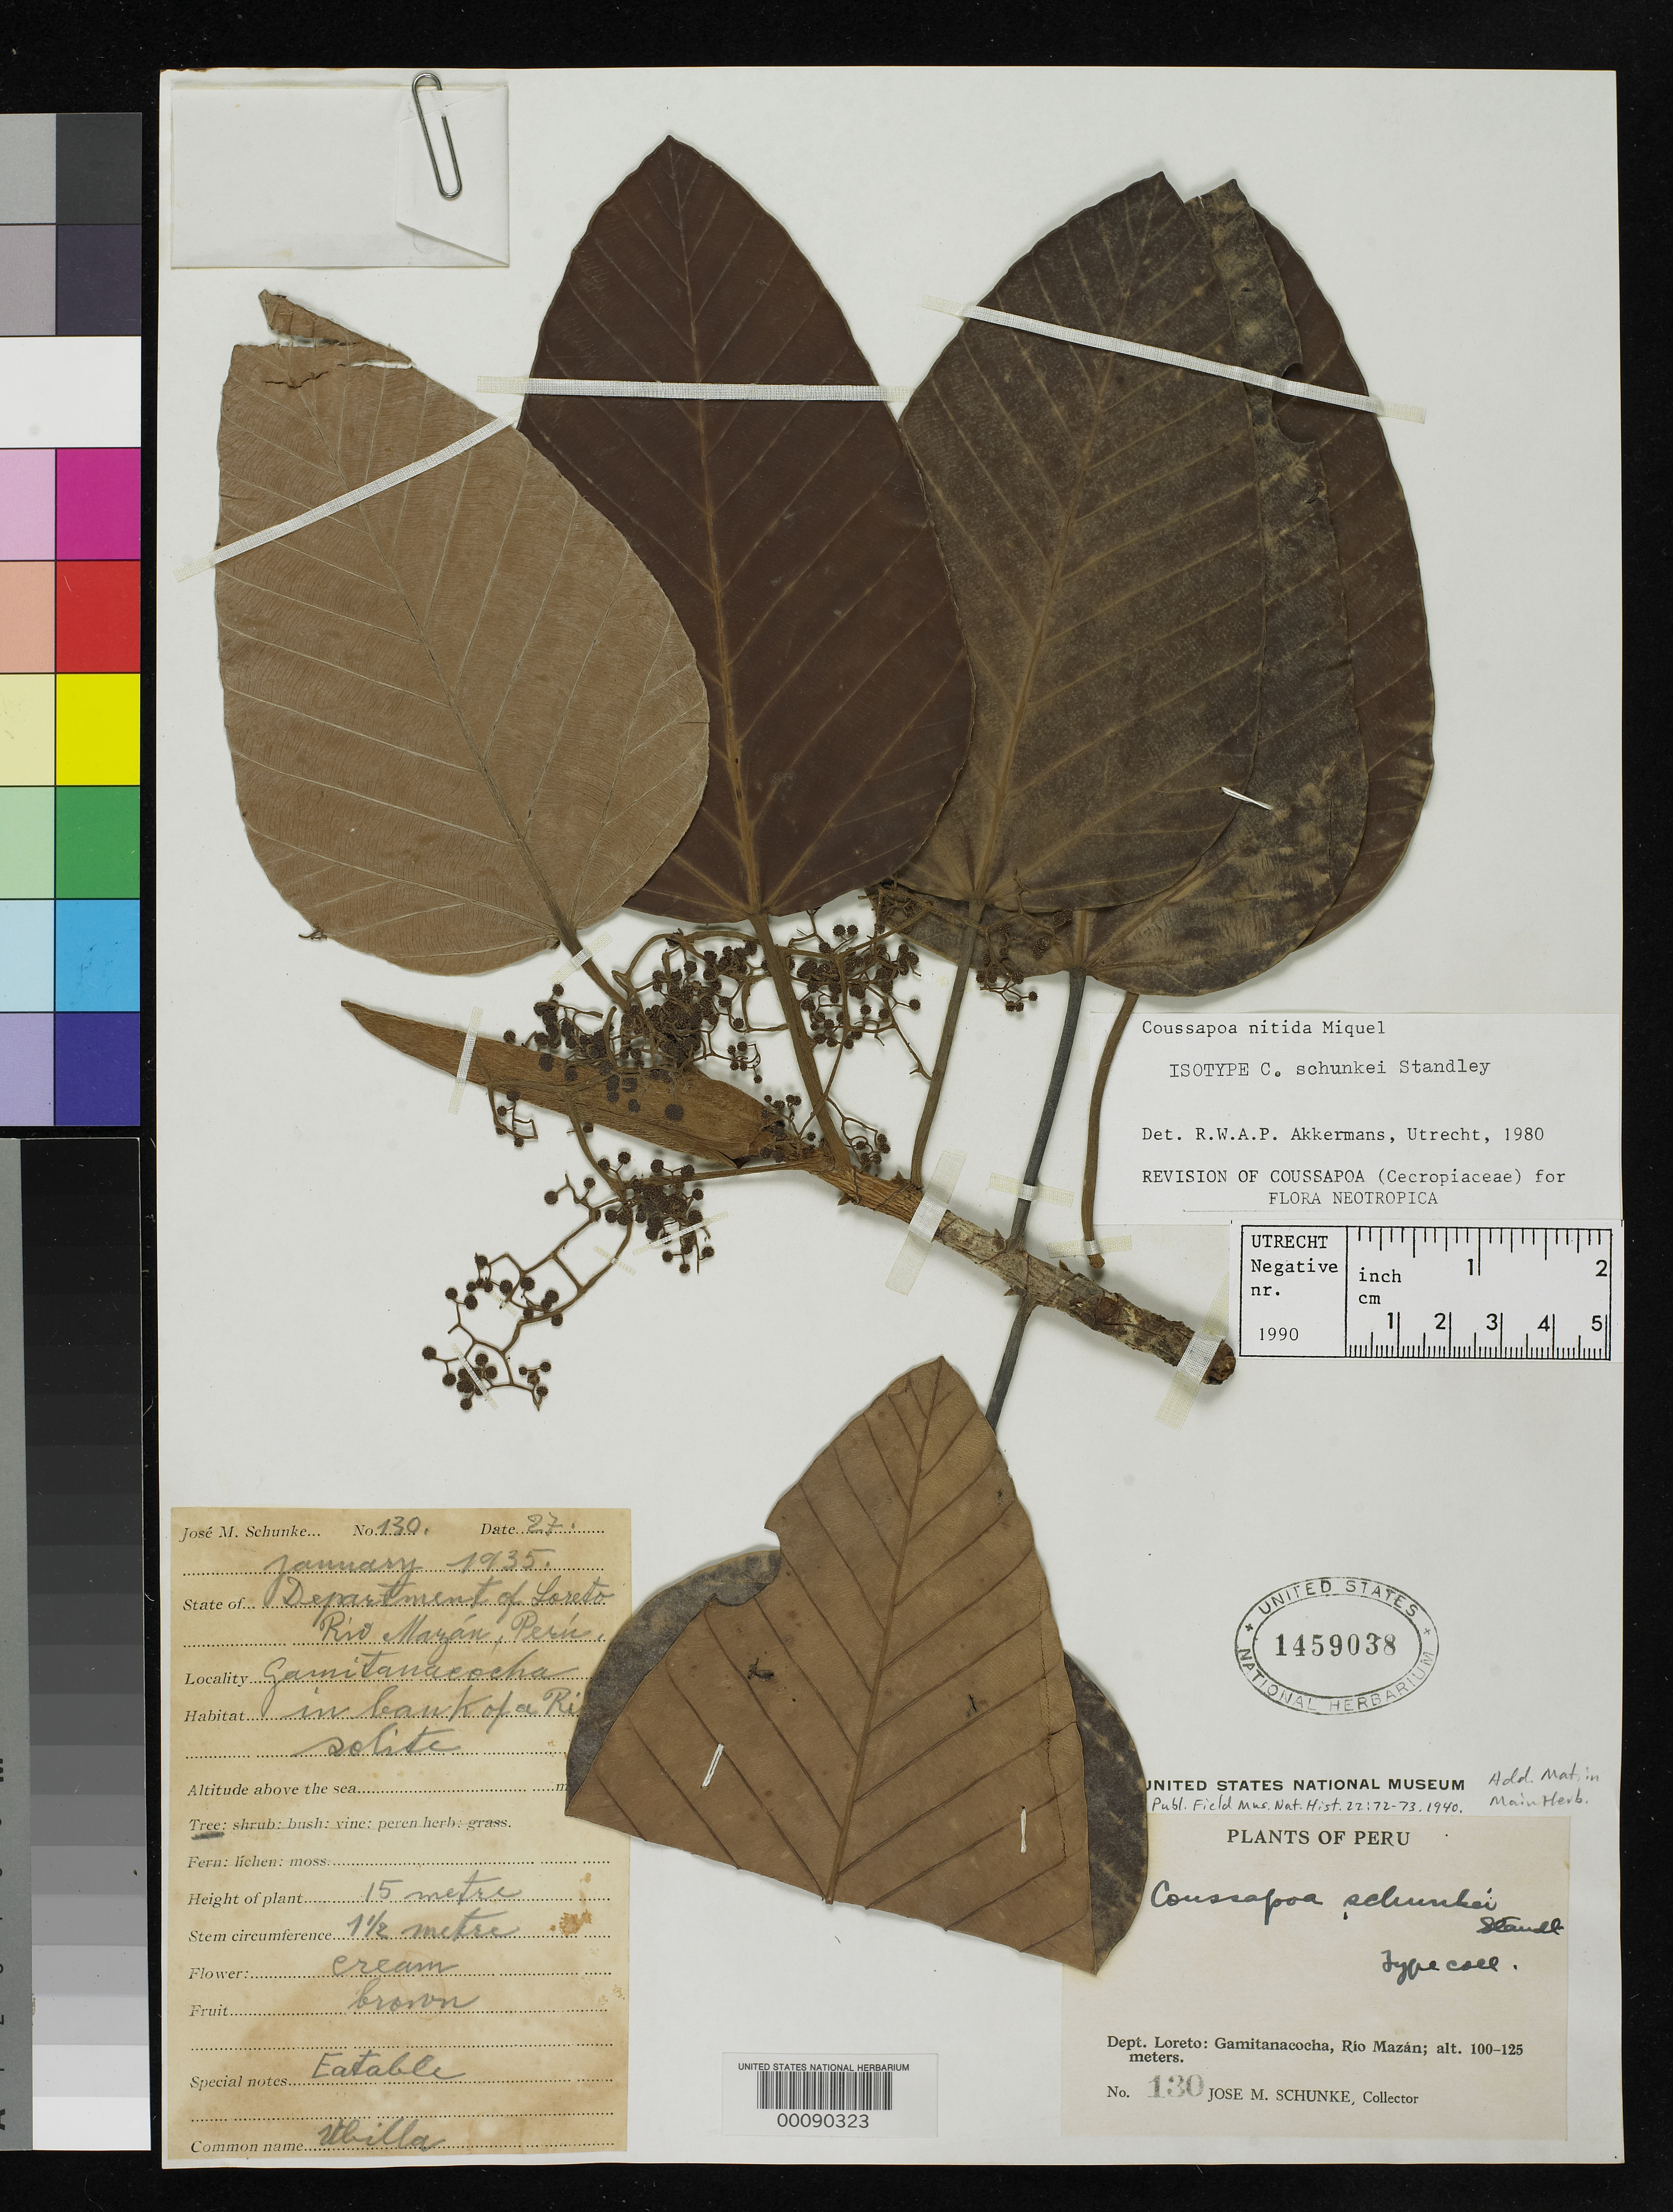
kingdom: Plantae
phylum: Tracheophyta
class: Magnoliopsida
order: Rosales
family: Urticaceae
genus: Coussapoa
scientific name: Coussapoa schunkei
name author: Standl.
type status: Isotype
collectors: J. M. Schunke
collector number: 130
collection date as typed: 27 Jan 1935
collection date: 1935-01-27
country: Peru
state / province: Loreto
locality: Rio Mazan, Gamitanacocha.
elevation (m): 100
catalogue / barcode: US 1459038